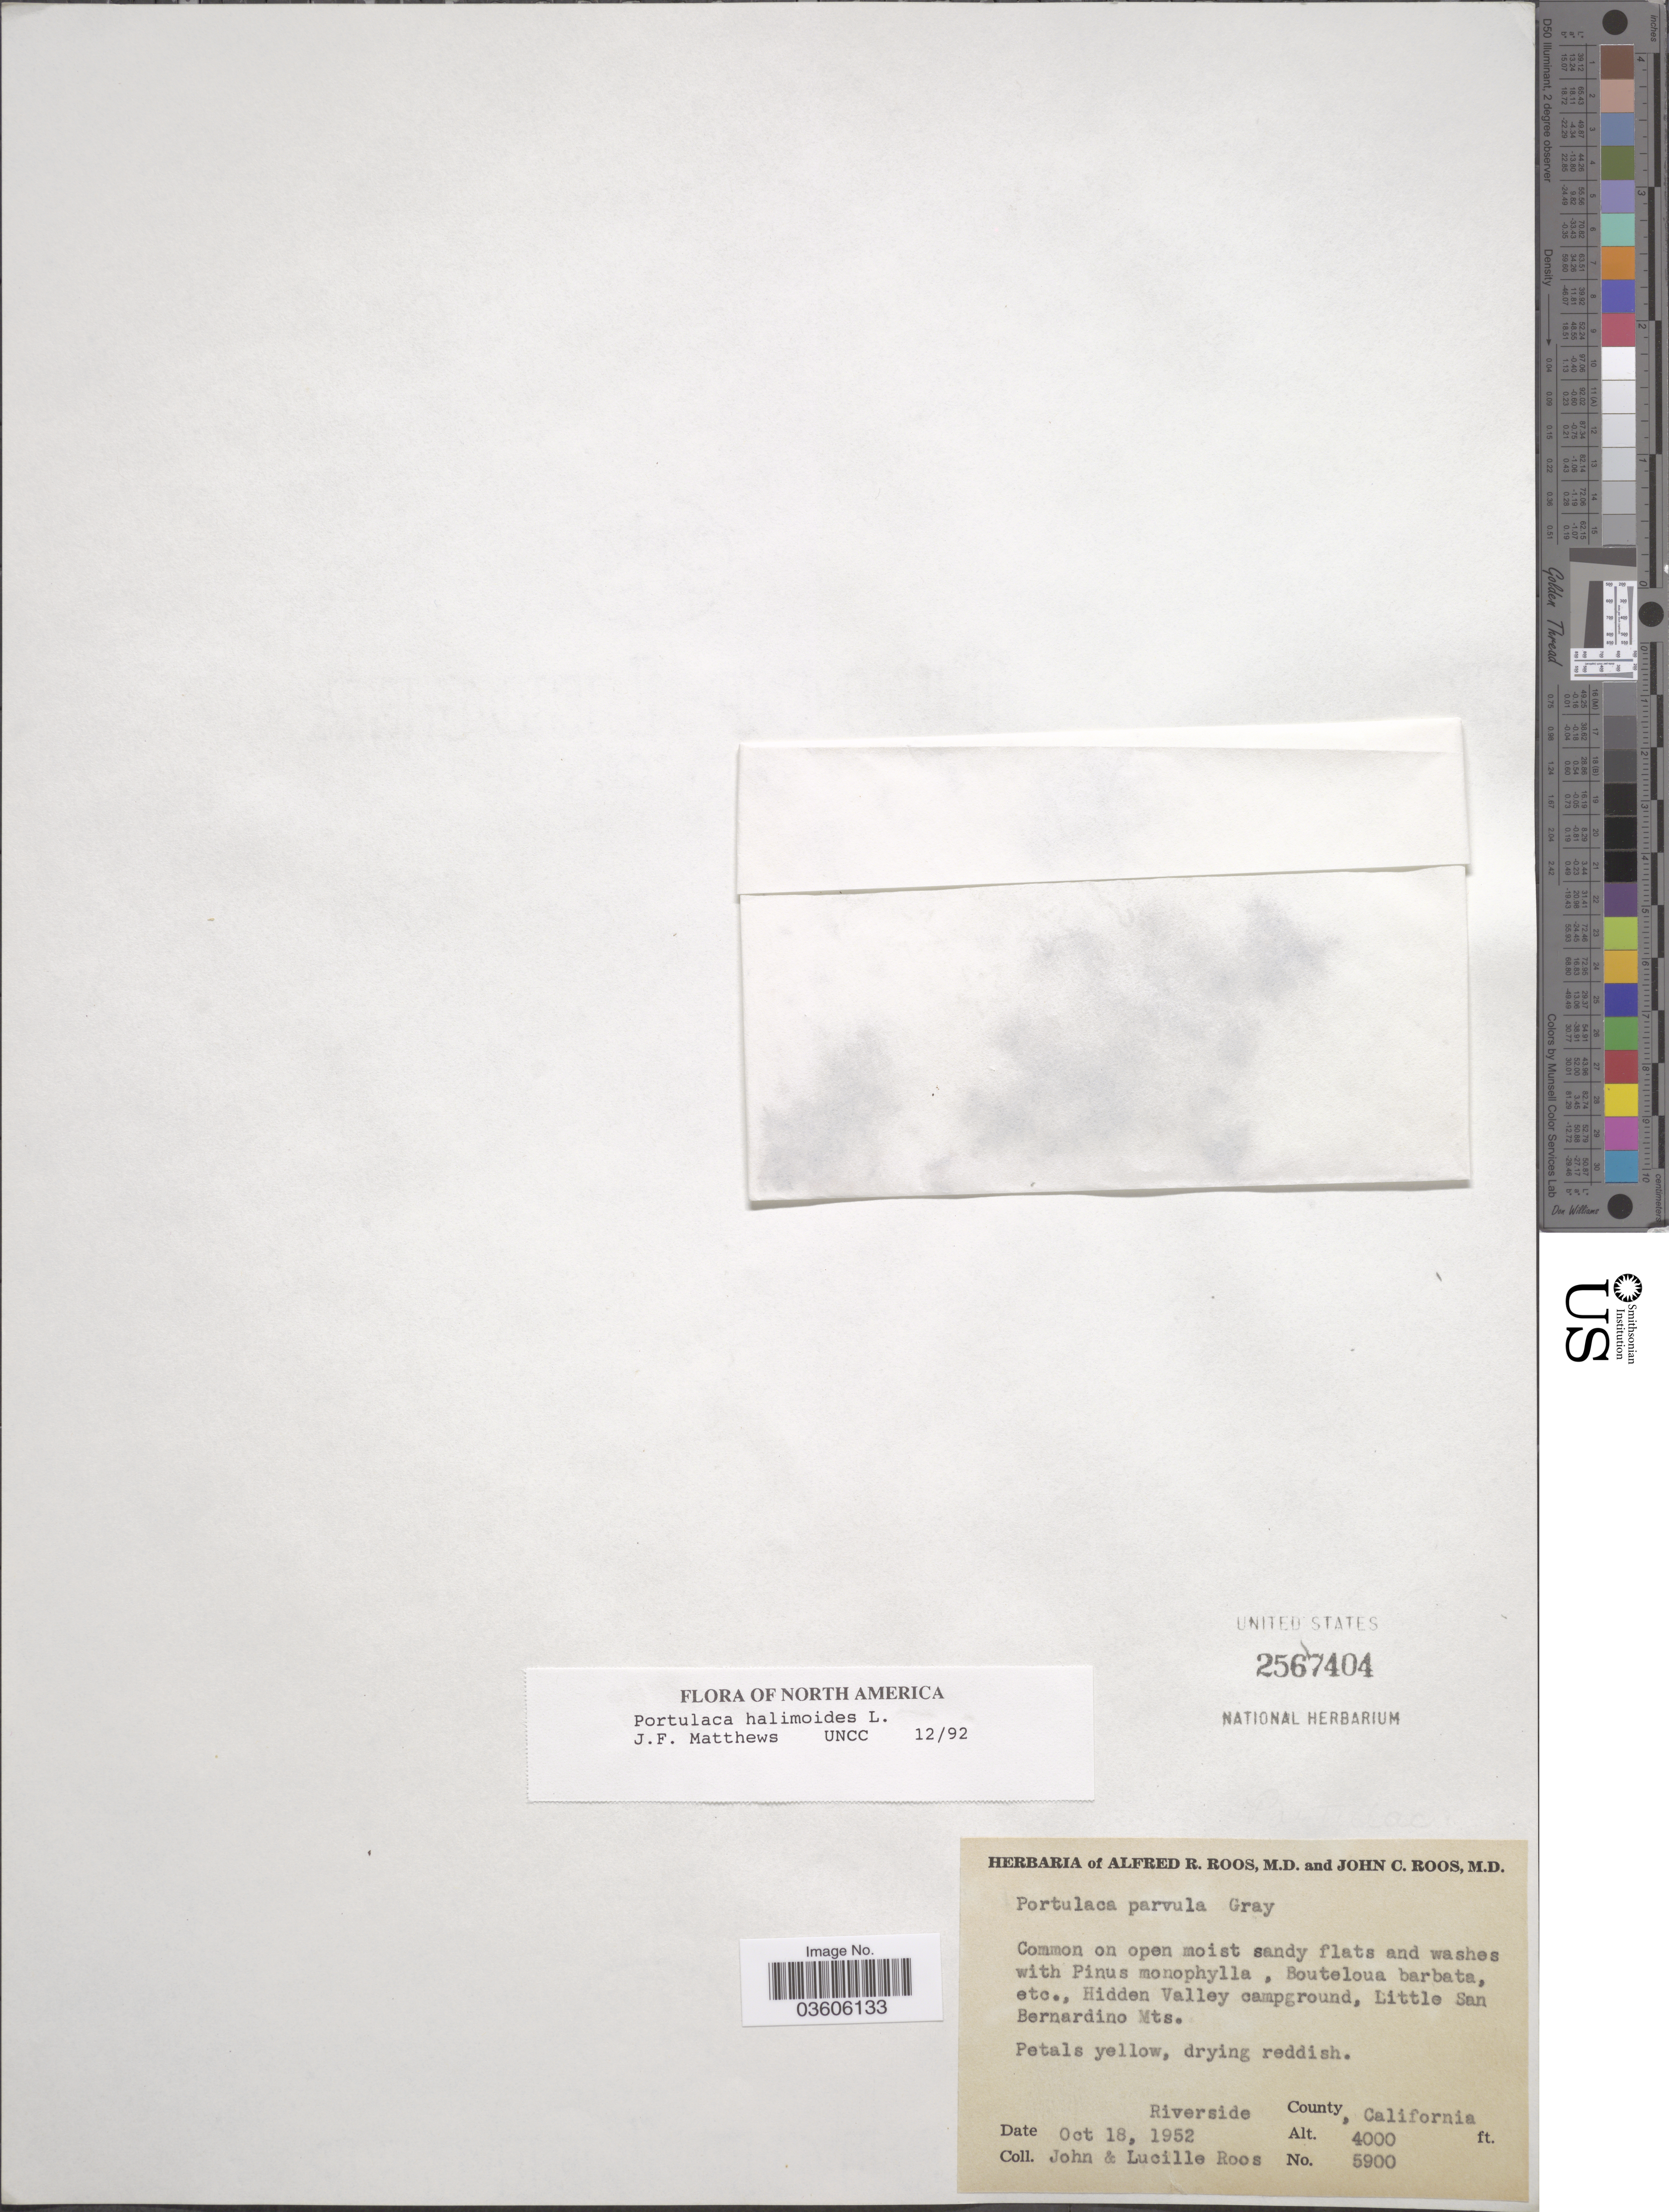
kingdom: Plantae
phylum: Tracheophyta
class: Magnoliopsida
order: Caryophyllales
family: Portulacaceae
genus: Portulaca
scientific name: Portulaca halimoides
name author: L.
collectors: J. C. Roos & L. Roos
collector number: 5900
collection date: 1952-10-18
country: United States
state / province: California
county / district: Riverside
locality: Hidden Valley campground, Little San Bernardino Mts. Riverside County.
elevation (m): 1219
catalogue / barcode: US 2567404